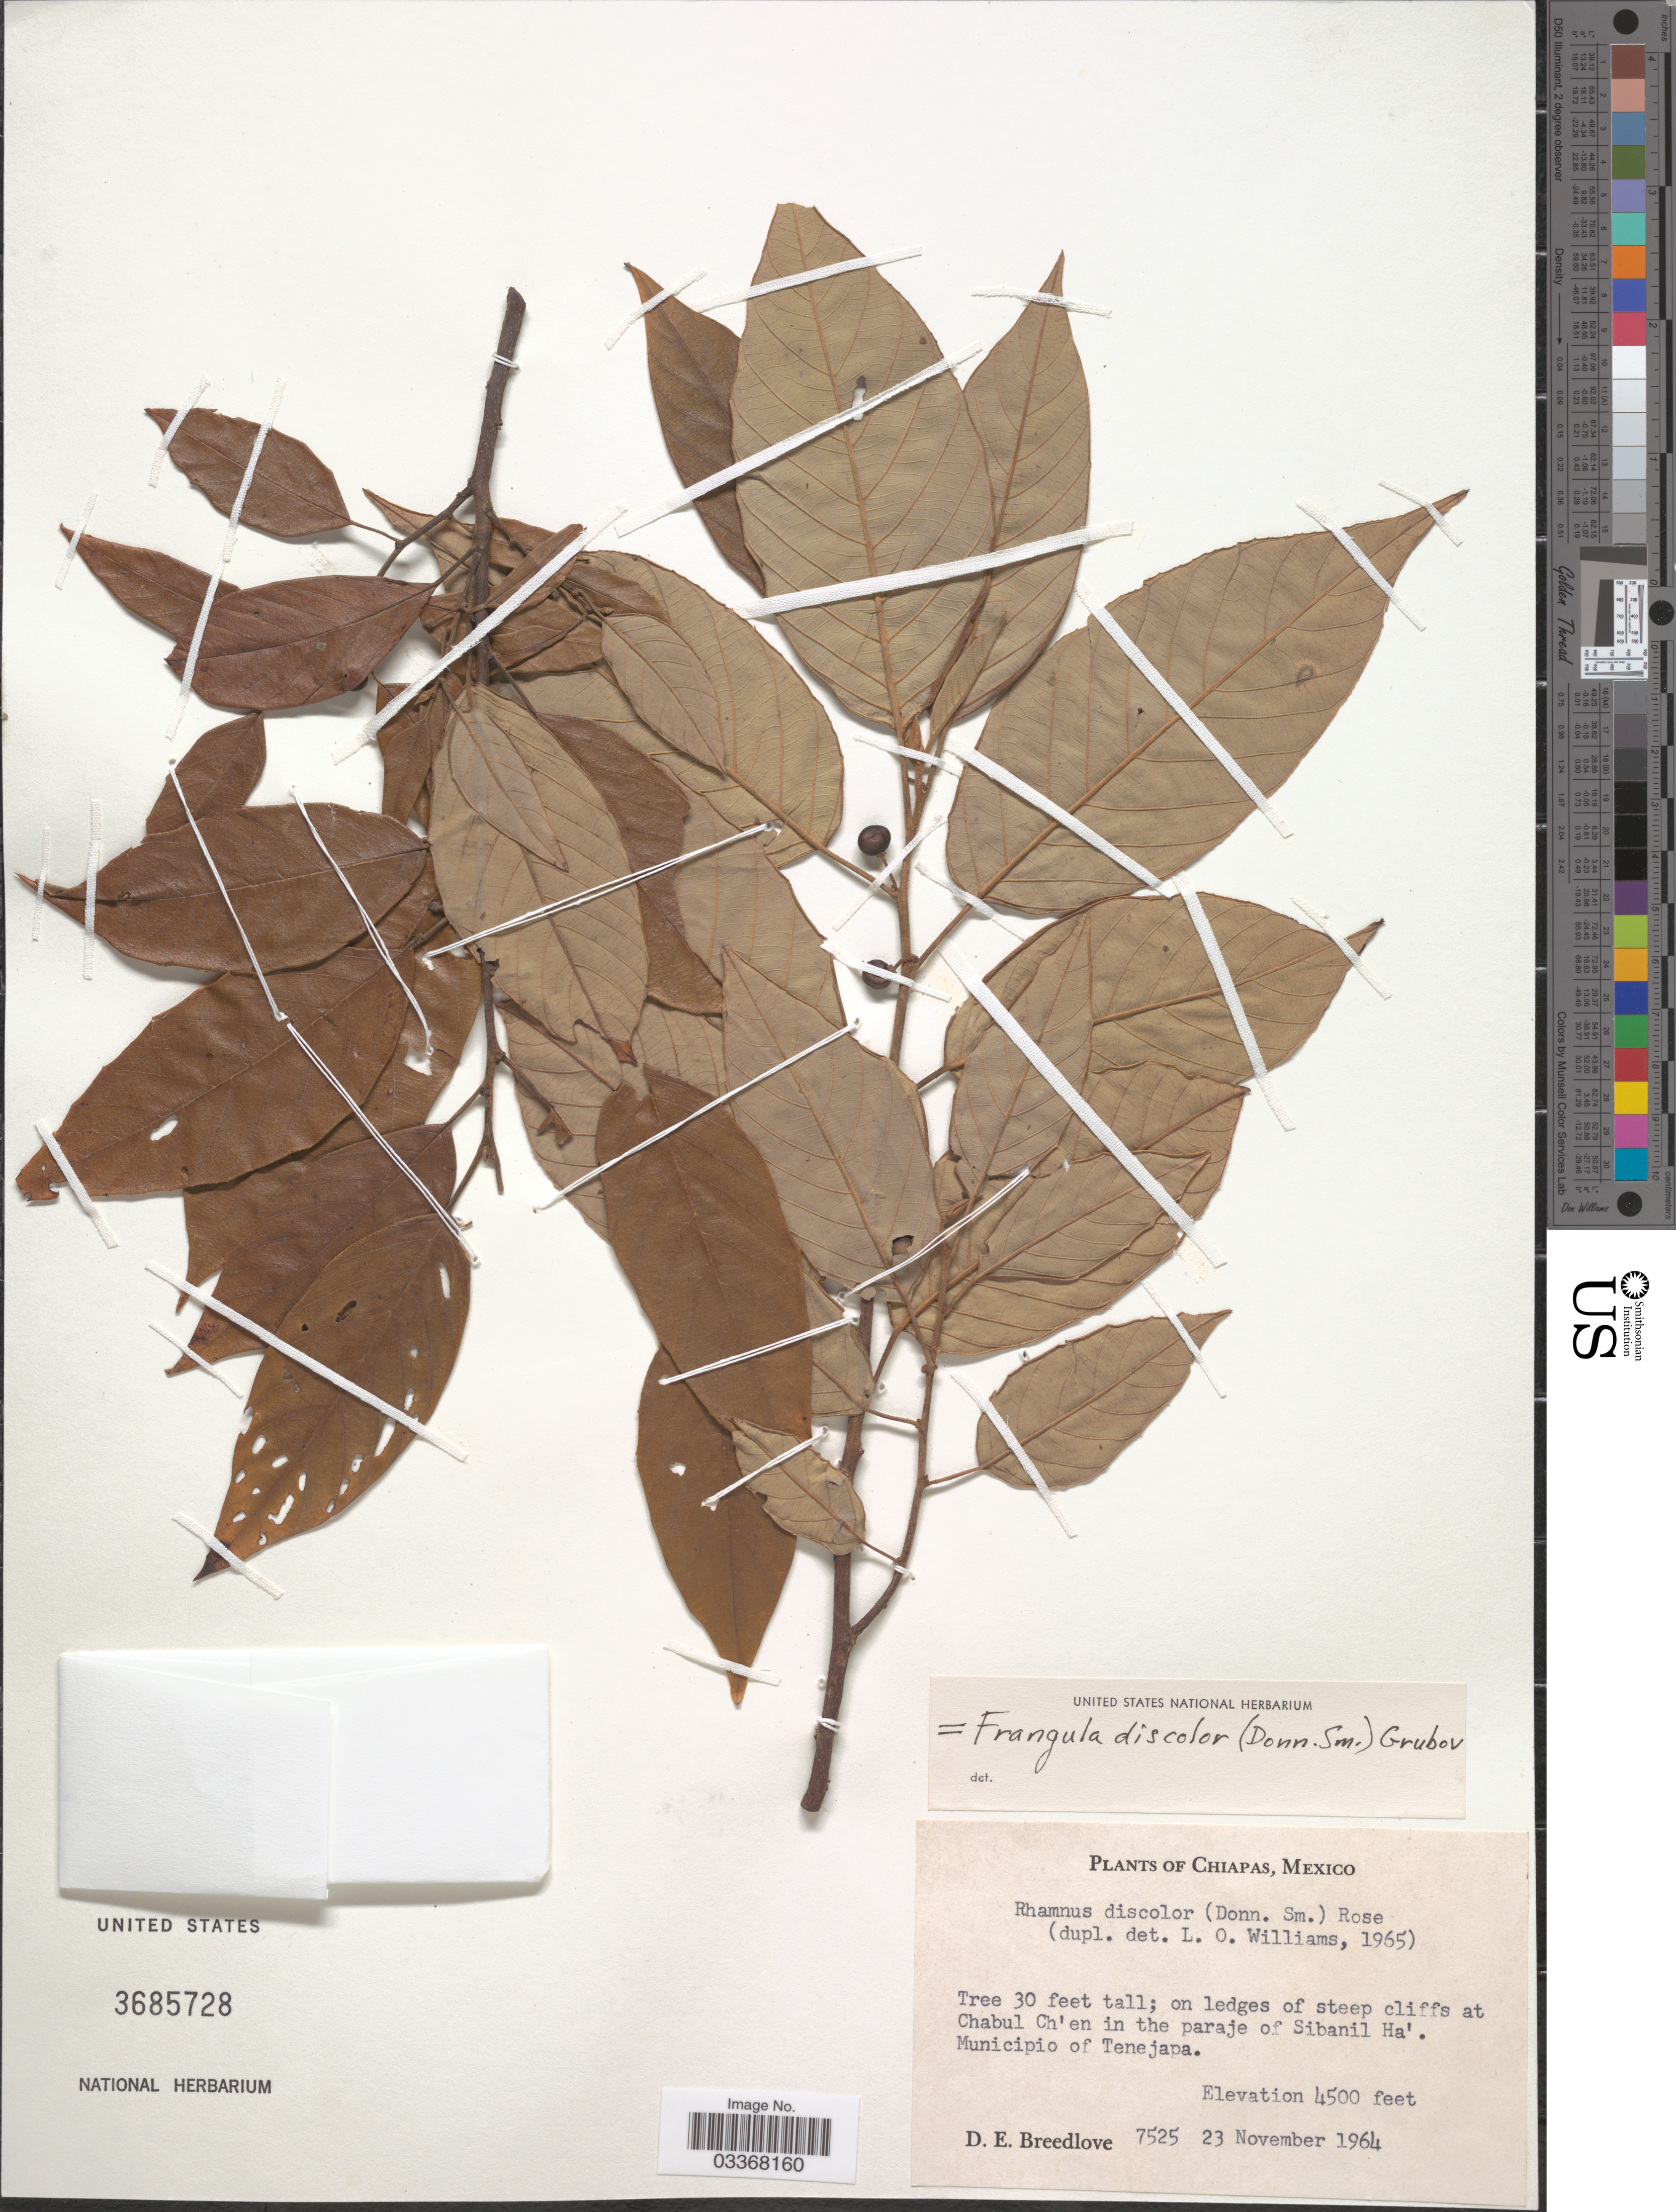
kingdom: Plantae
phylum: Tracheophyta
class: Magnoliopsida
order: Rosales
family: Rhamnaceae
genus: Frangula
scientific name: Frangula discolor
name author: (Donn. Sm.) Grubov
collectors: D. E. Breedlove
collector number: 7525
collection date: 1964-11-23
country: Mexico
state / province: Chiapas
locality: On ledges of steep cliffs at Chabul Ch'en in the paraje of Sibanil Ha'. Municipio de Tenejapa.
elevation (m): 1372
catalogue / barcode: US 3685728